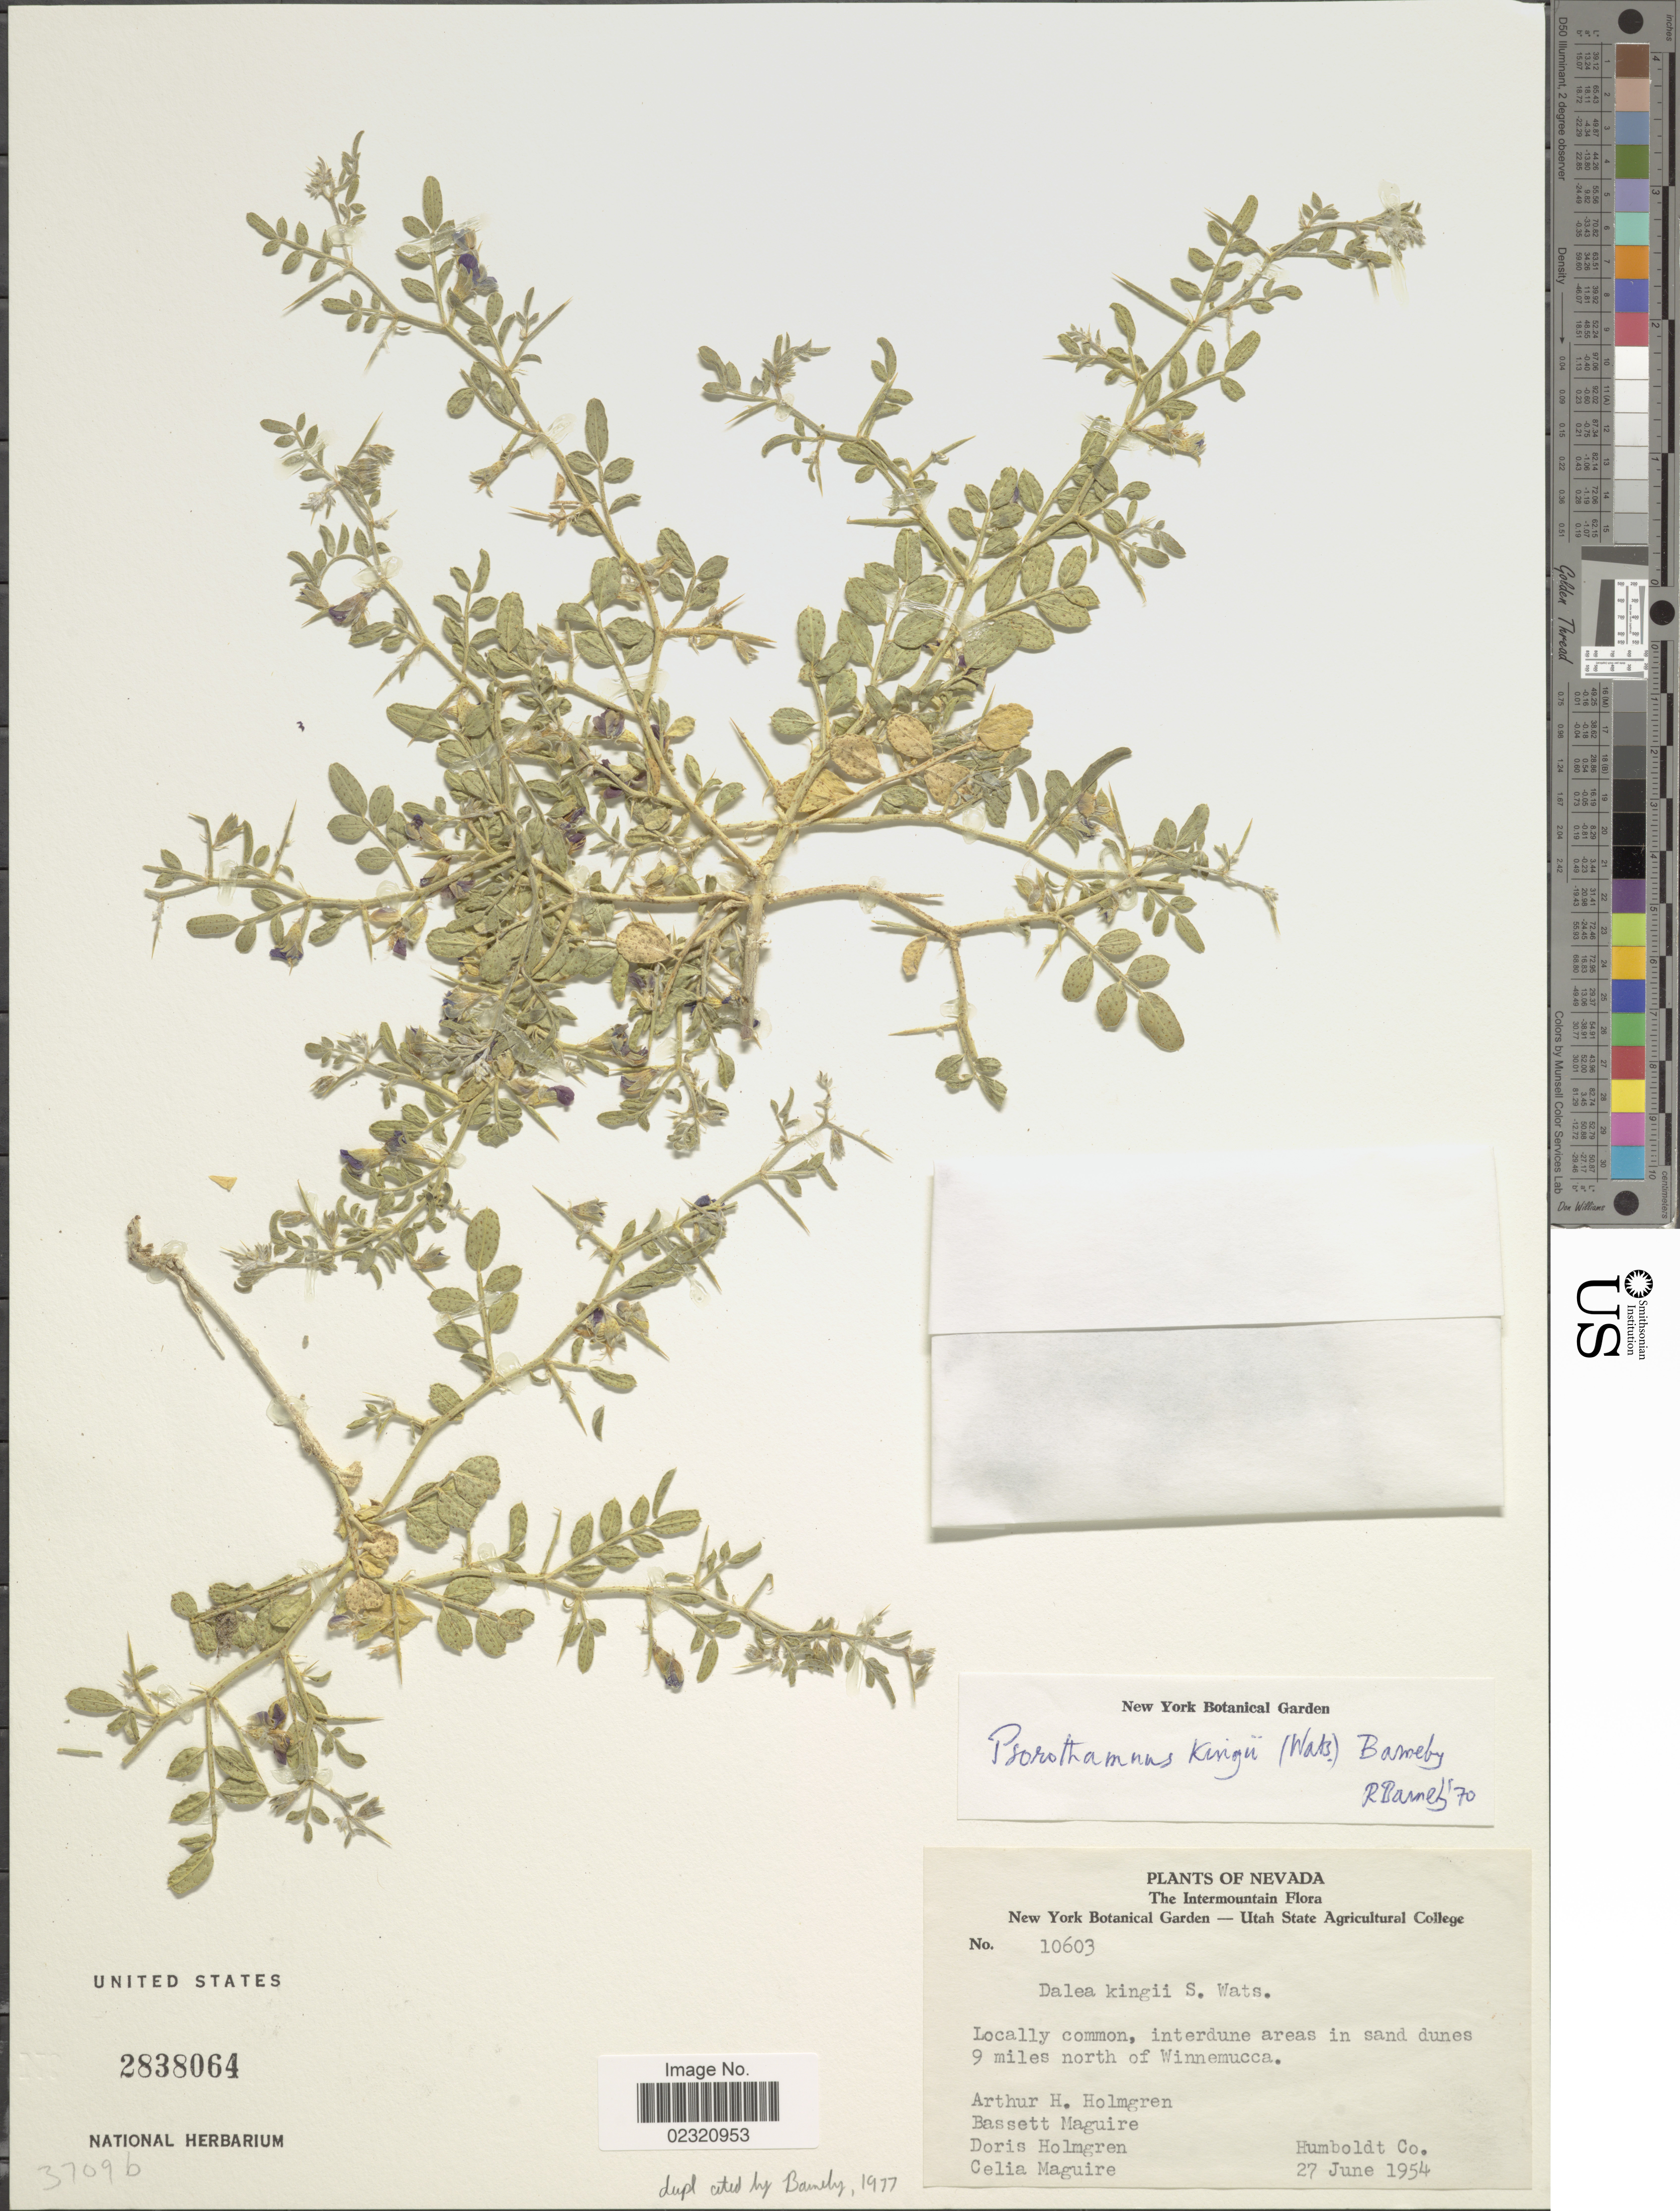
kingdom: Plantae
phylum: Tracheophyta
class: Magnoliopsida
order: Fabales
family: Fabaceae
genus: Psorothamnus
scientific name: Psorothamnus kingii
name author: (S. Watson) Barneby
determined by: Barneby, Rupert C., (NY)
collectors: A. H. Holmgren, B. Maguire, D. E. Holmgren & C. K. Maguire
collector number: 10603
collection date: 1954-06-27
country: United States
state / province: Nevada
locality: Intermountain, 9 miles north of Winnemucca, Humboldt Co.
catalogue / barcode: US 2838064